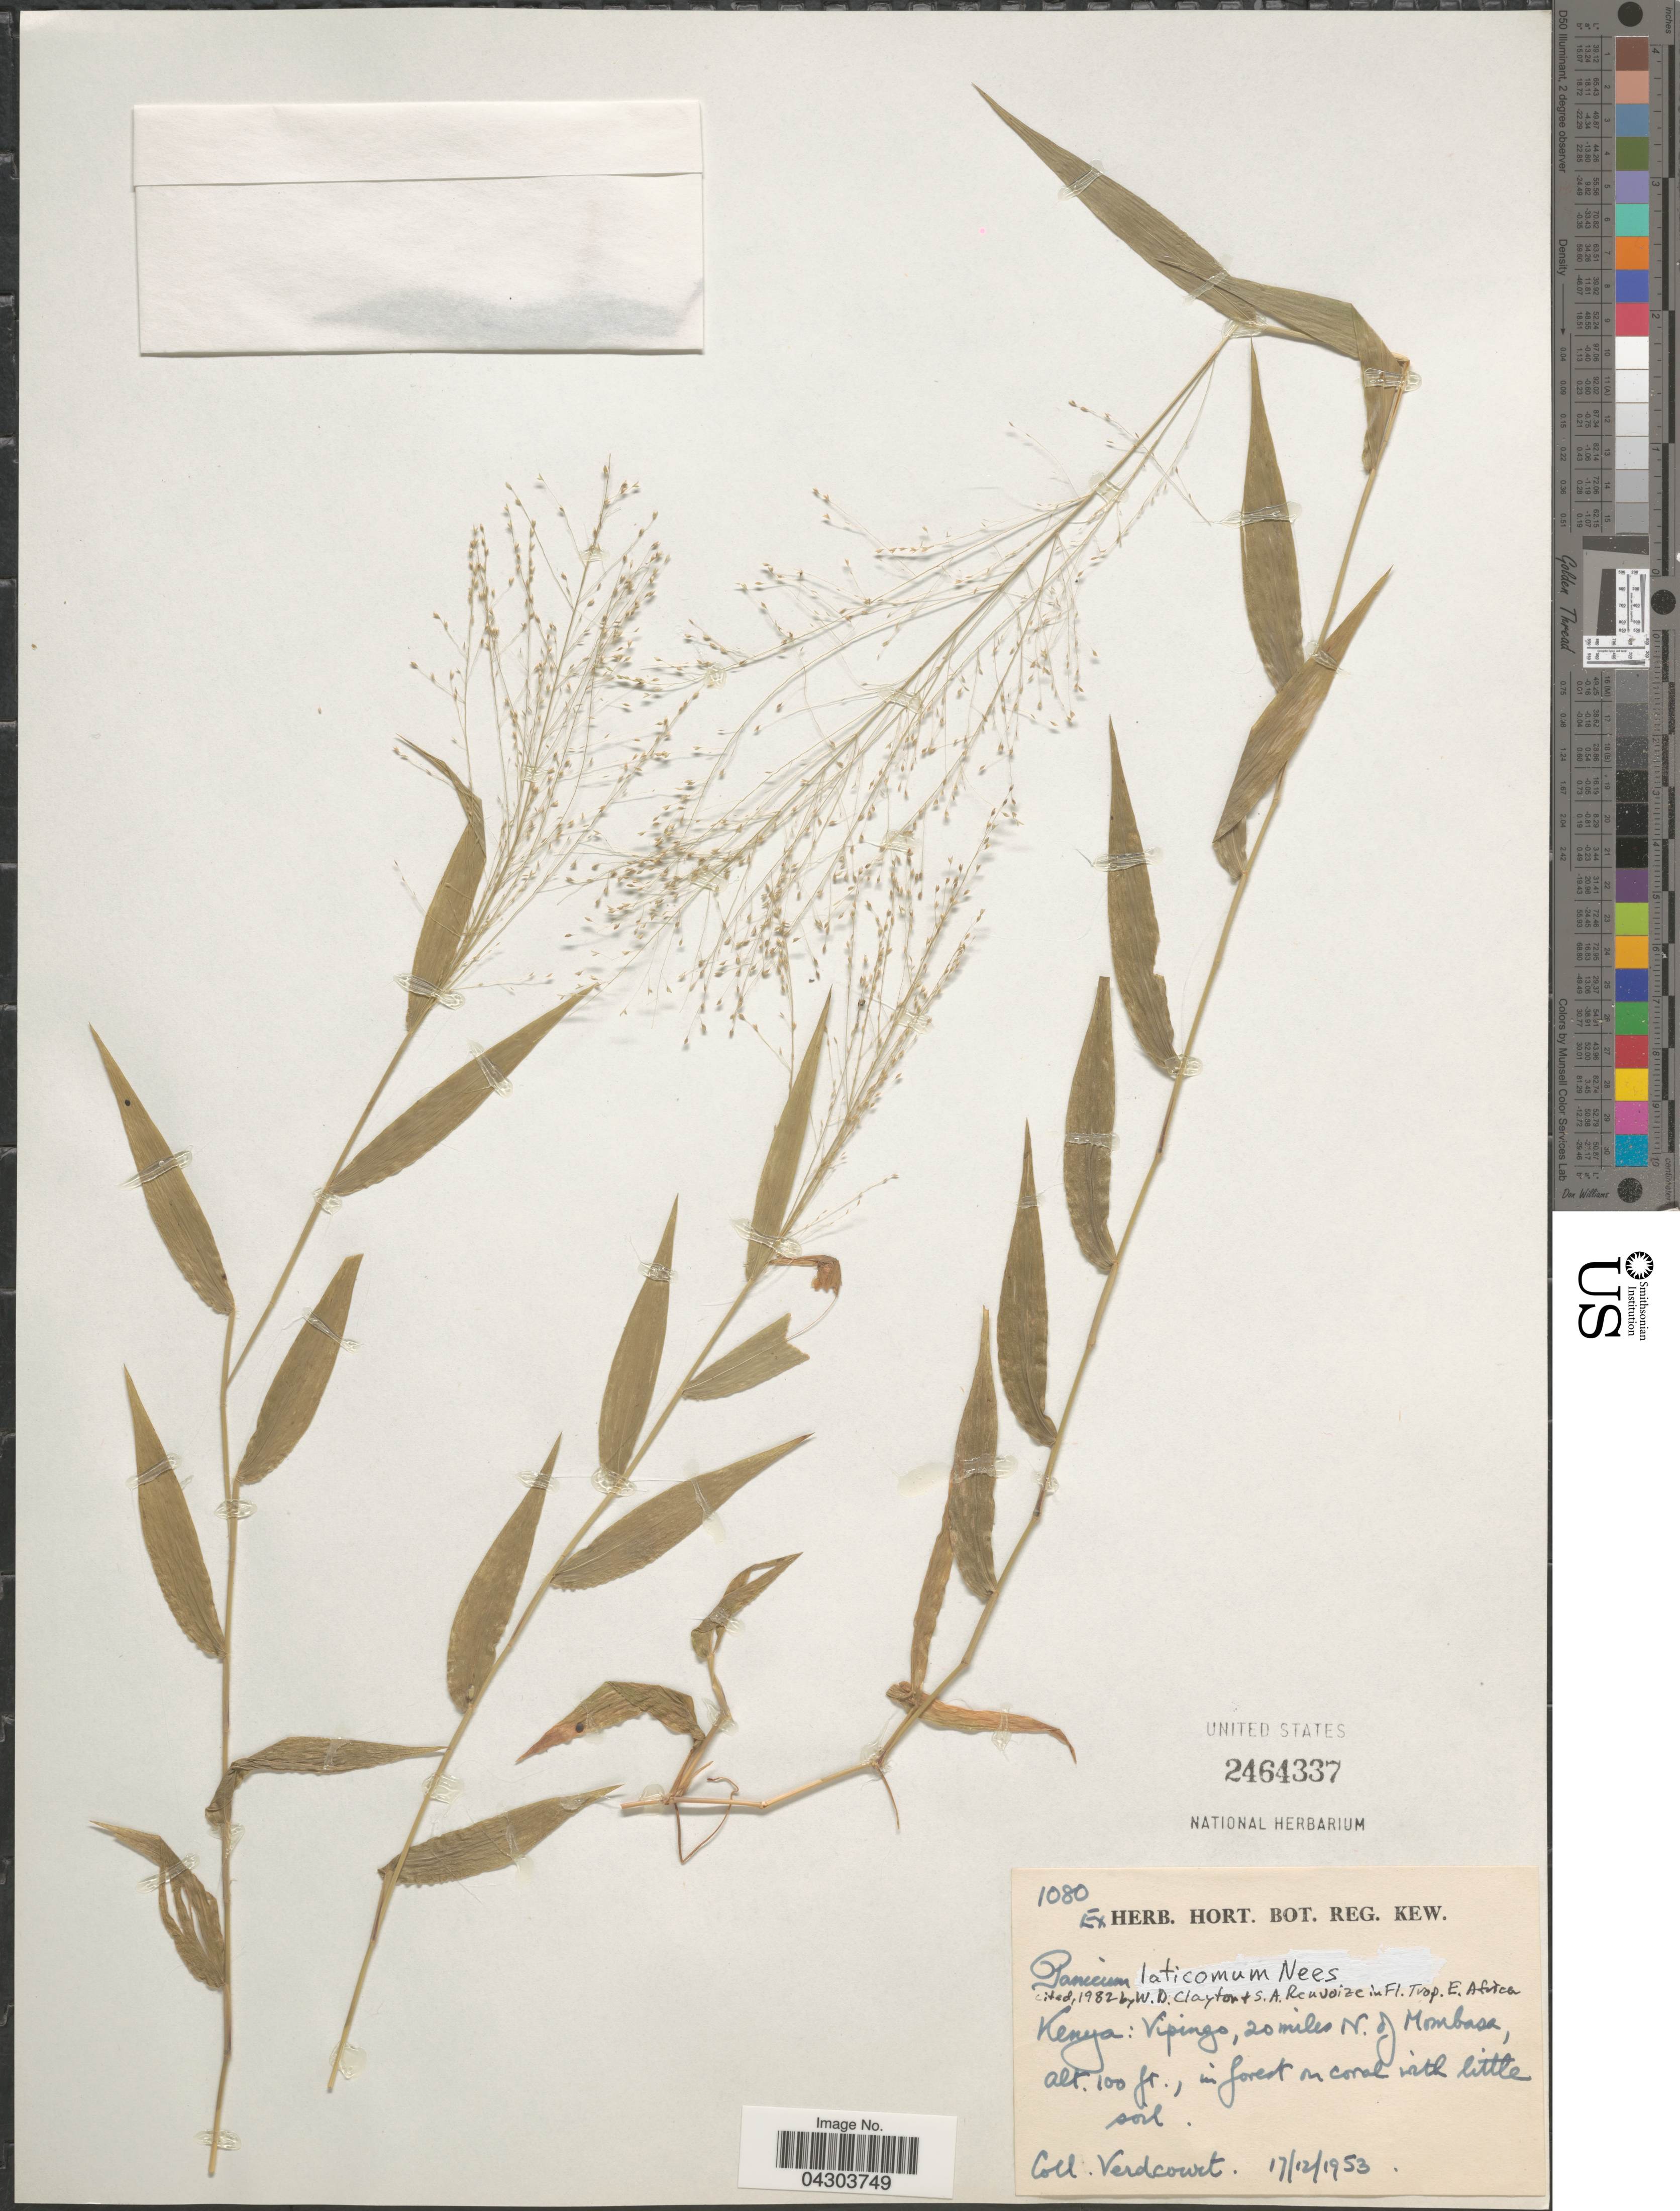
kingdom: Plantae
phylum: Tracheophyta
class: Liliopsida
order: Poales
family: Poaceae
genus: Panicum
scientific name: Panicum laticomum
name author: Nees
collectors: -. Verdcourt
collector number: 1080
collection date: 1953-12-17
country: Kenya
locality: Vipingo, 20 miles N. of Mombase.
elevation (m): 30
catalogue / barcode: US 2464337